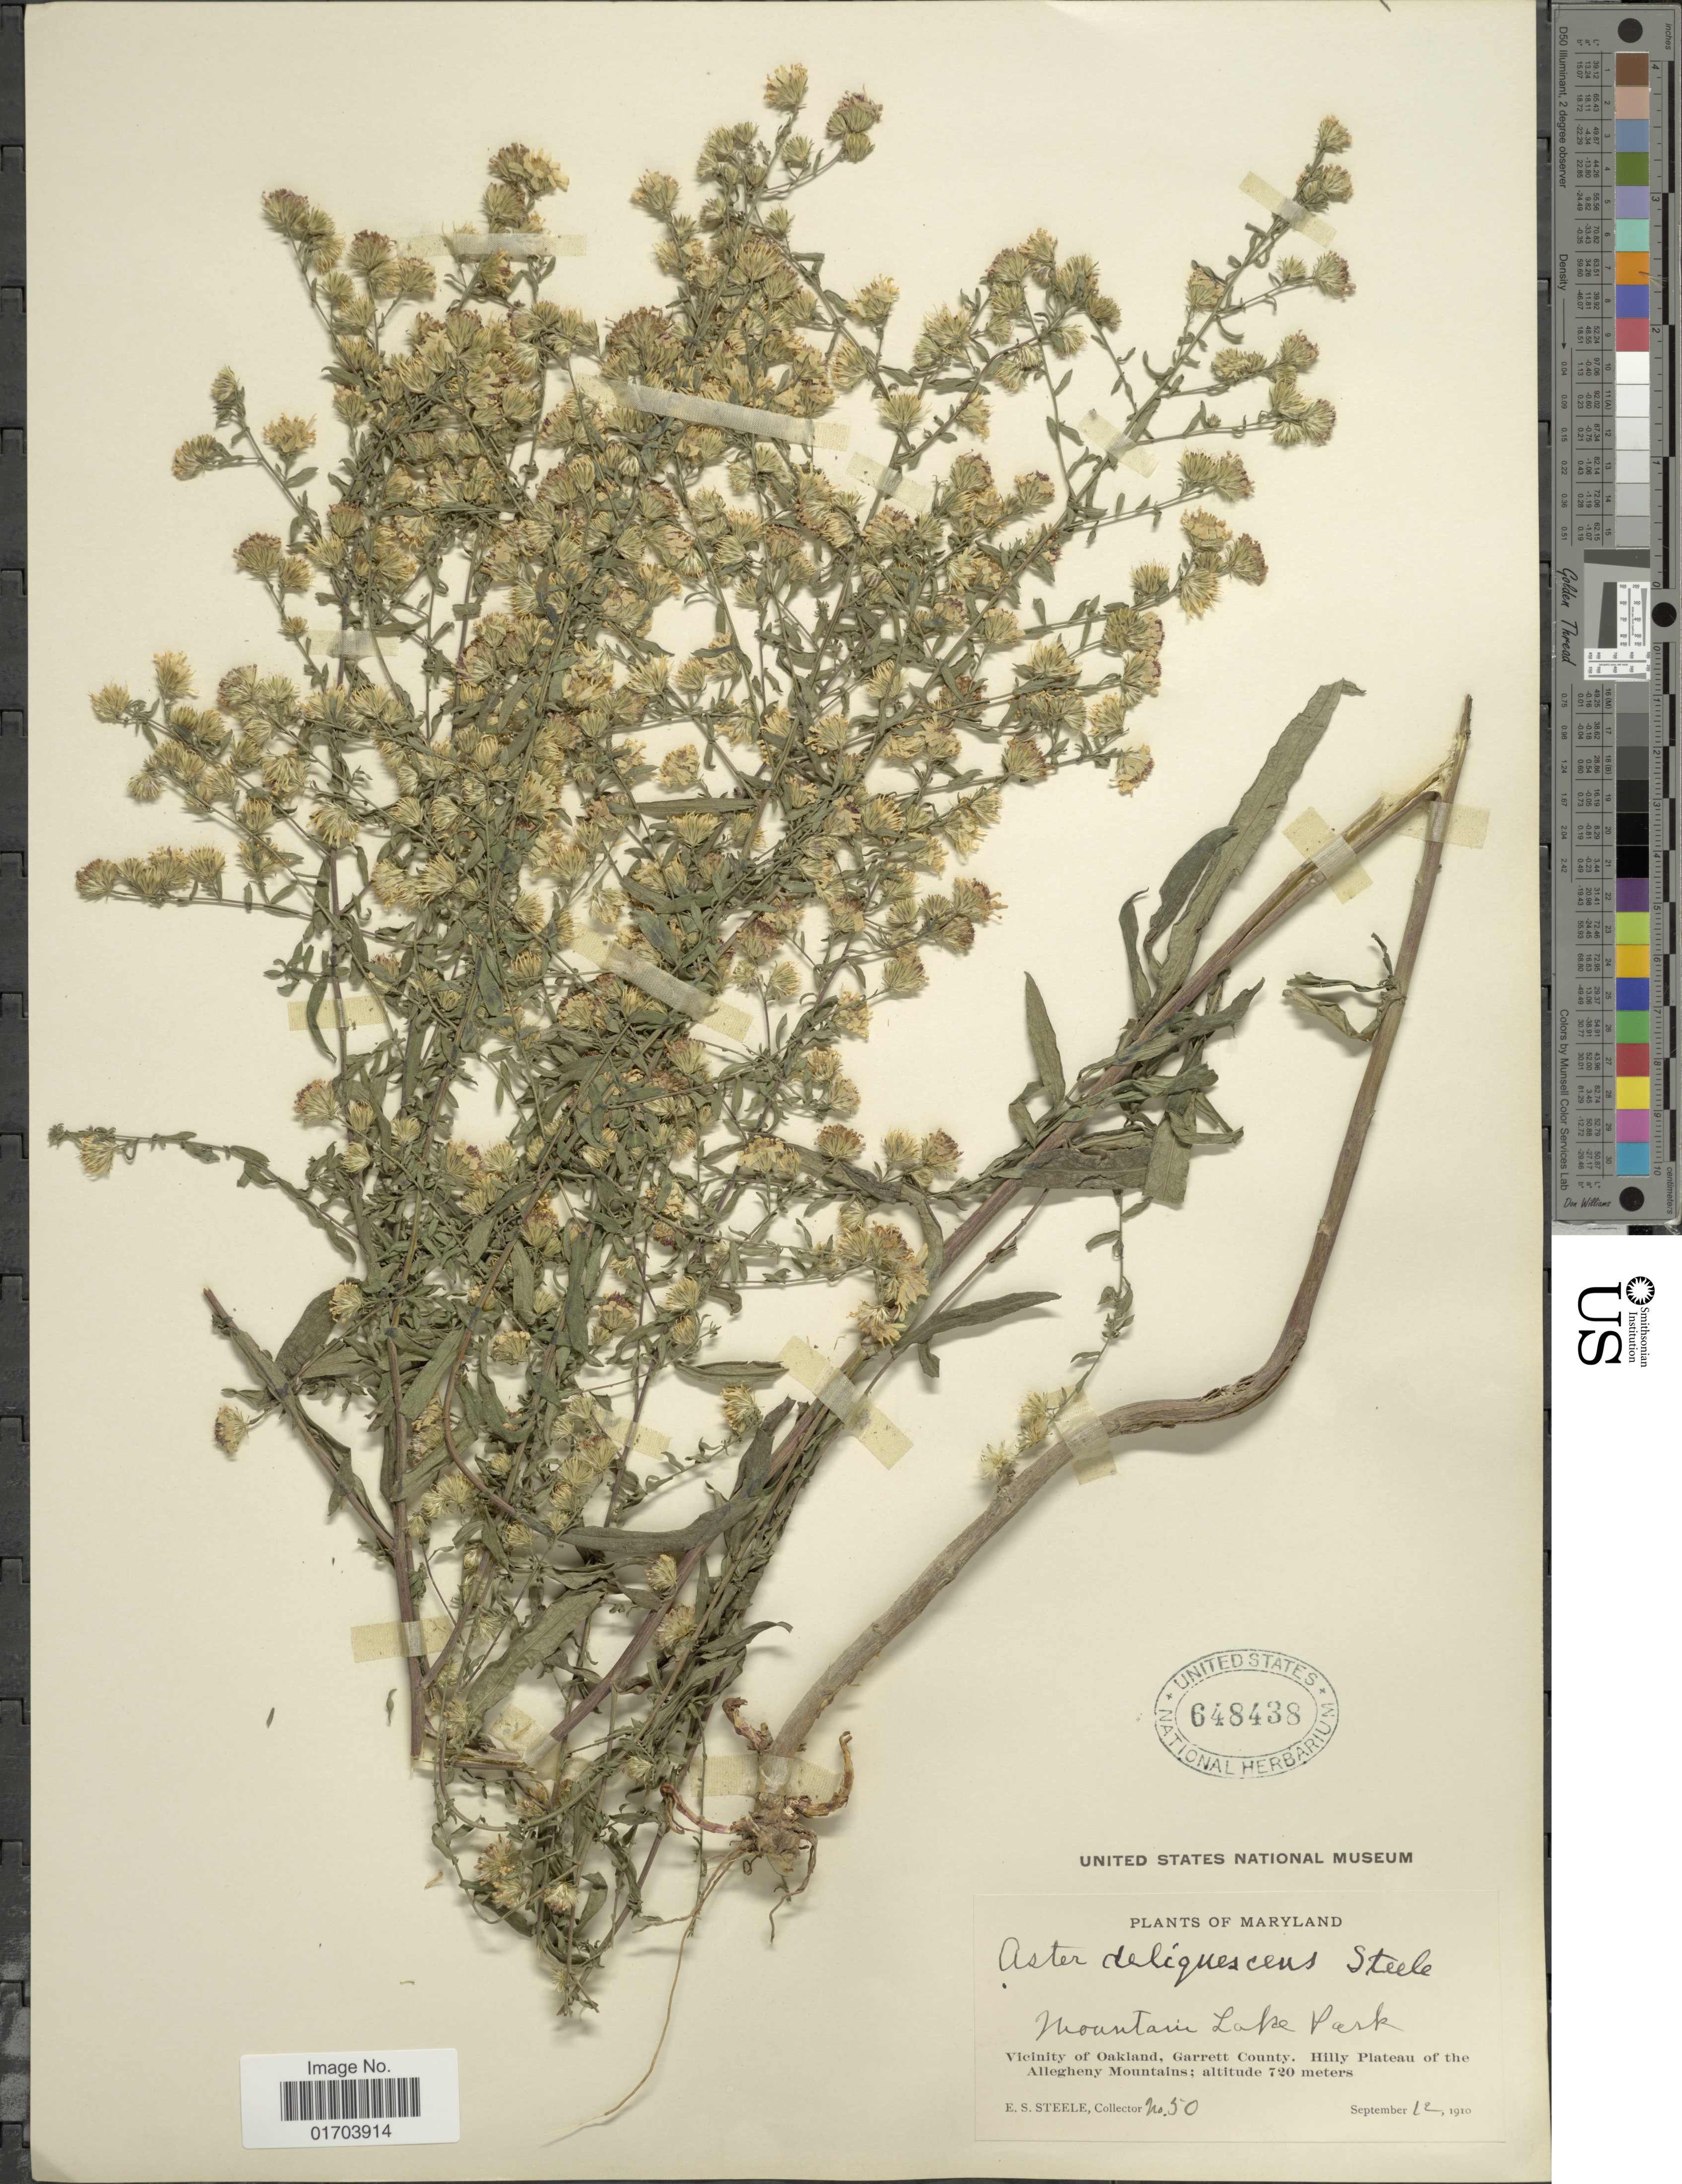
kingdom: Plantae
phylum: Tracheophyta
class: Magnoliopsida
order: Asterales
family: Asteraceae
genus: Aster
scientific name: Aster deliquescens E.S. Steele sp. nov. ined.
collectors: E. Steele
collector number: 50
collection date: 1910-09-12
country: United States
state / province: Maryland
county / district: Garrett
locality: Mountain Lake Park, Vicinity of Oakland, Garrett County, Hilly Plateau of the Allegheny Mountains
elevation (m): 720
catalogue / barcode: US 648438